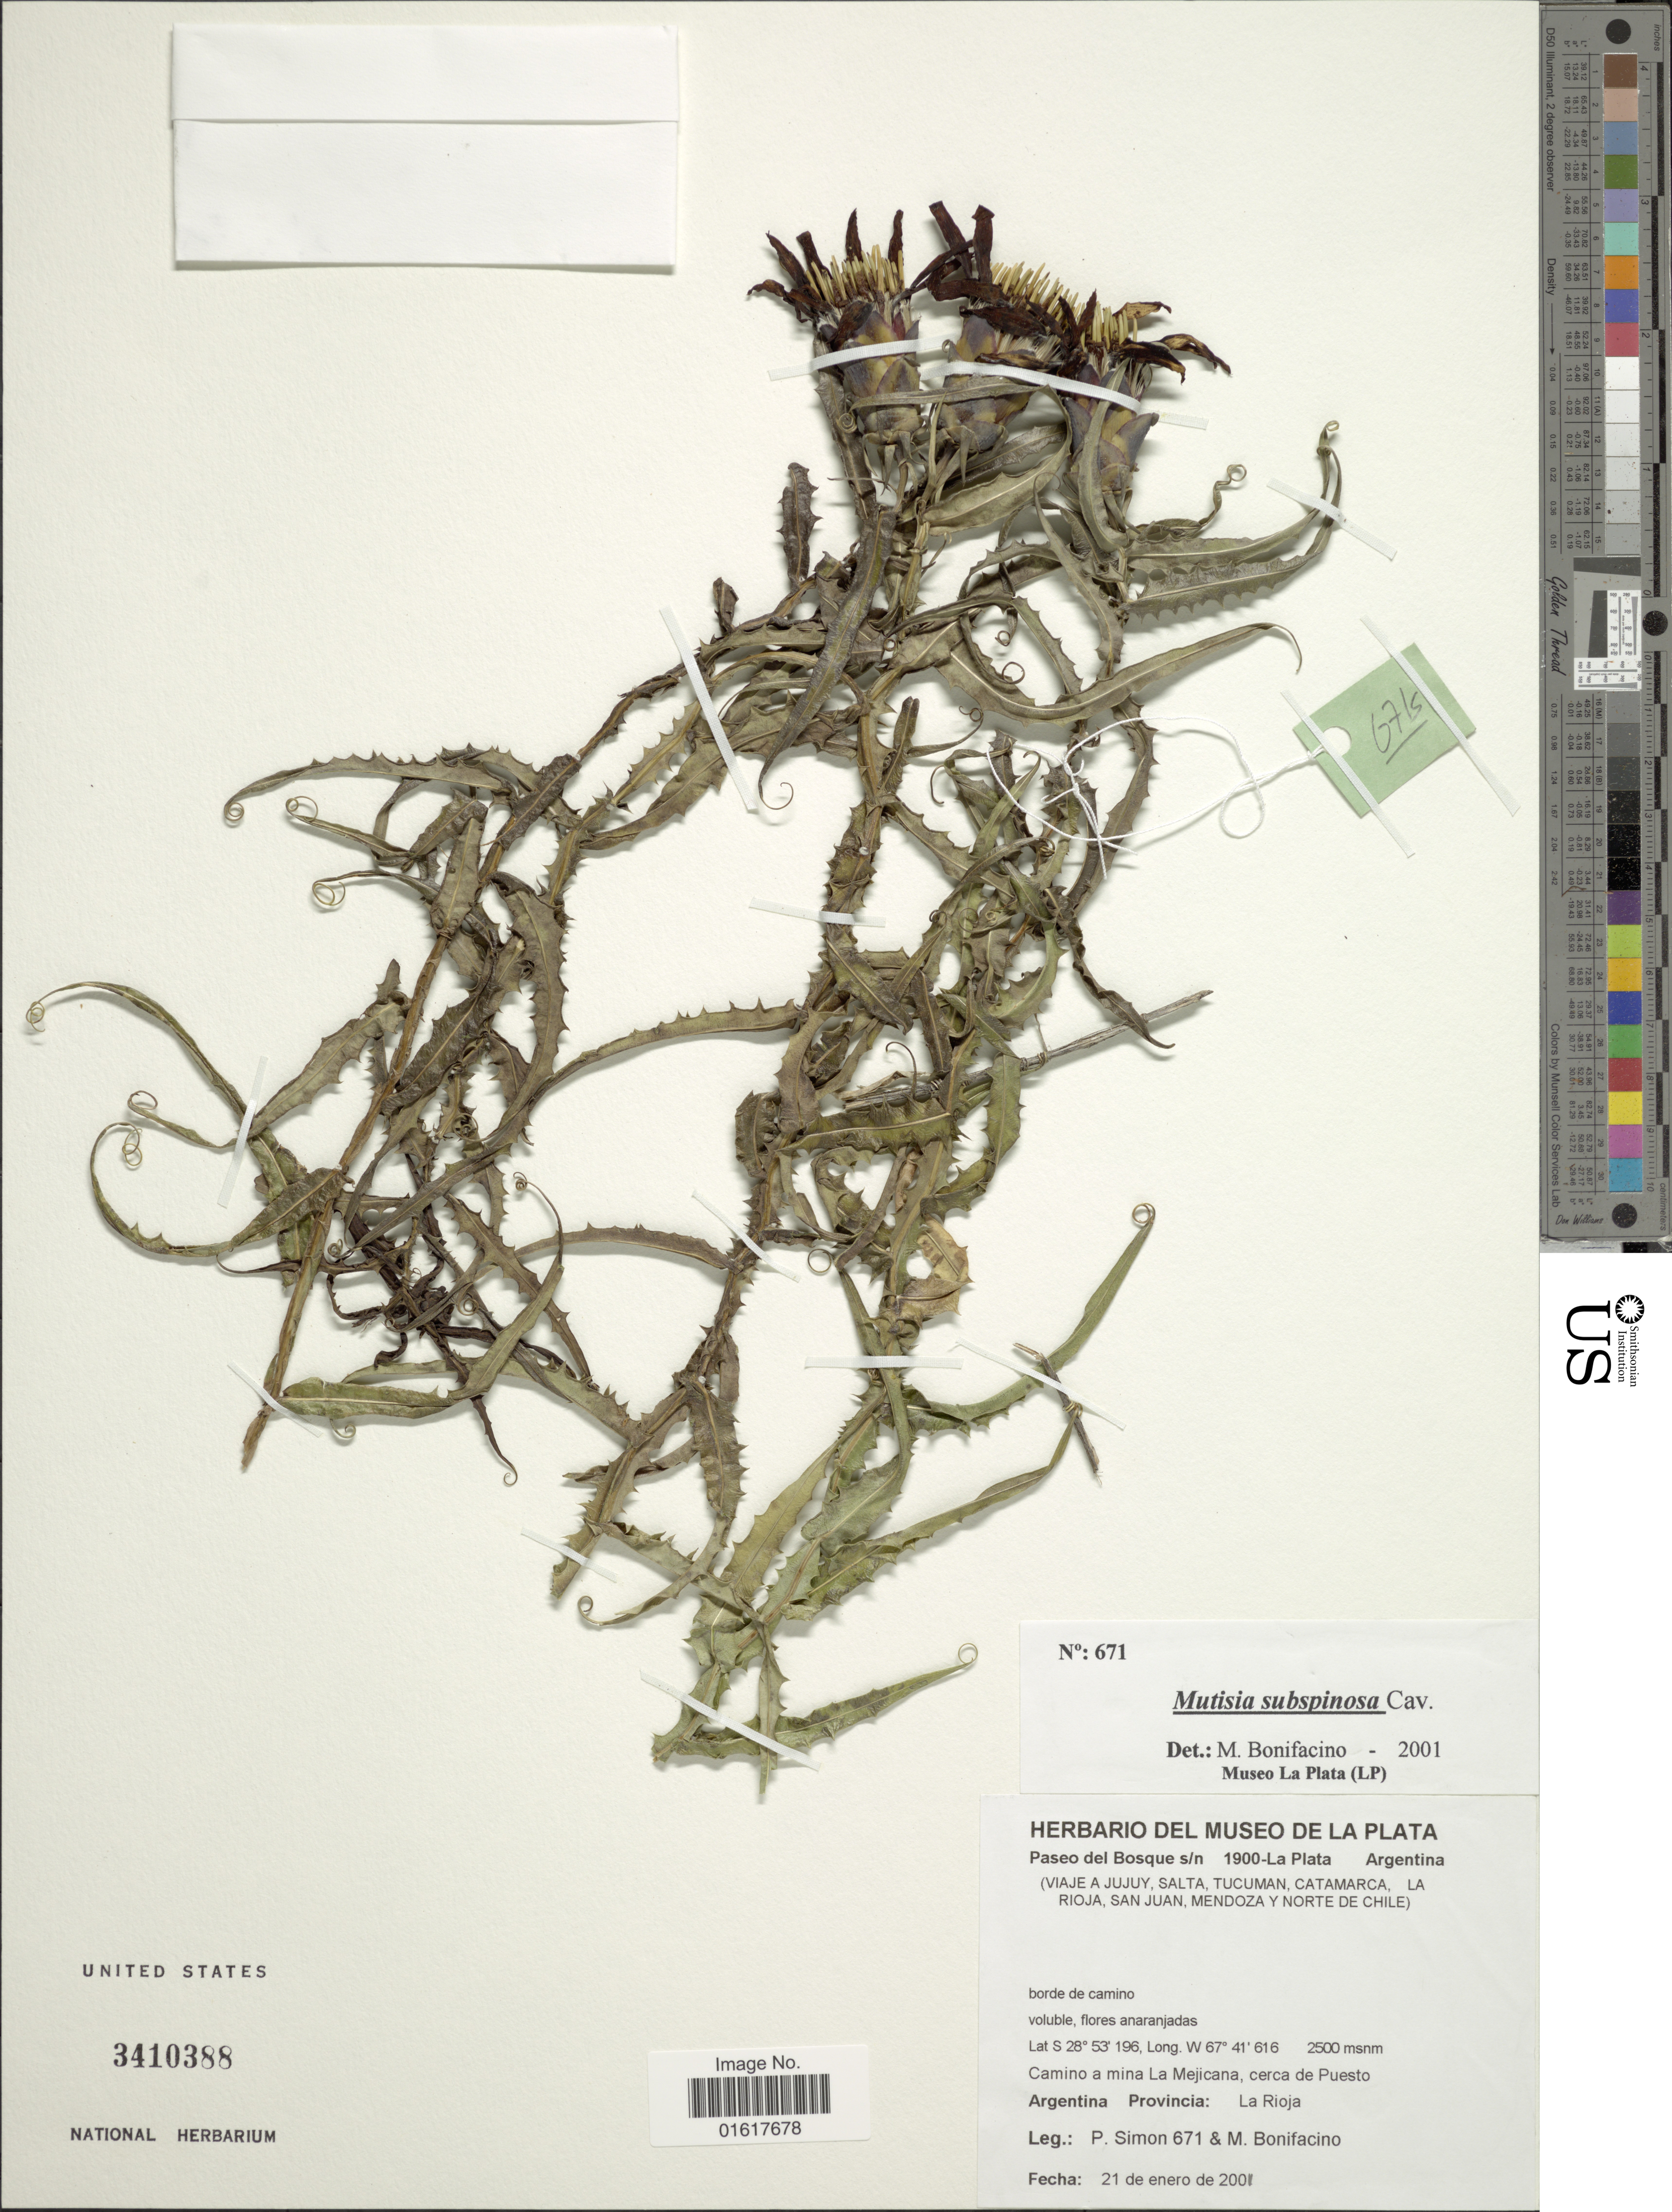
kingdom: Plantae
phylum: Tracheophyta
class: Magnoliopsida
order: Asterales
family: Asteraceae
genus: Mutisia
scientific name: Mutisia subspinosa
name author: Cav.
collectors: P. Simon & M. Bonifacino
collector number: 671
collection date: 2001-01-21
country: Argentina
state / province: La Rioja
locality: Camino a mina La Mejicana, cerca de Puesto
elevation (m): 2500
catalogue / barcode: US 3410388